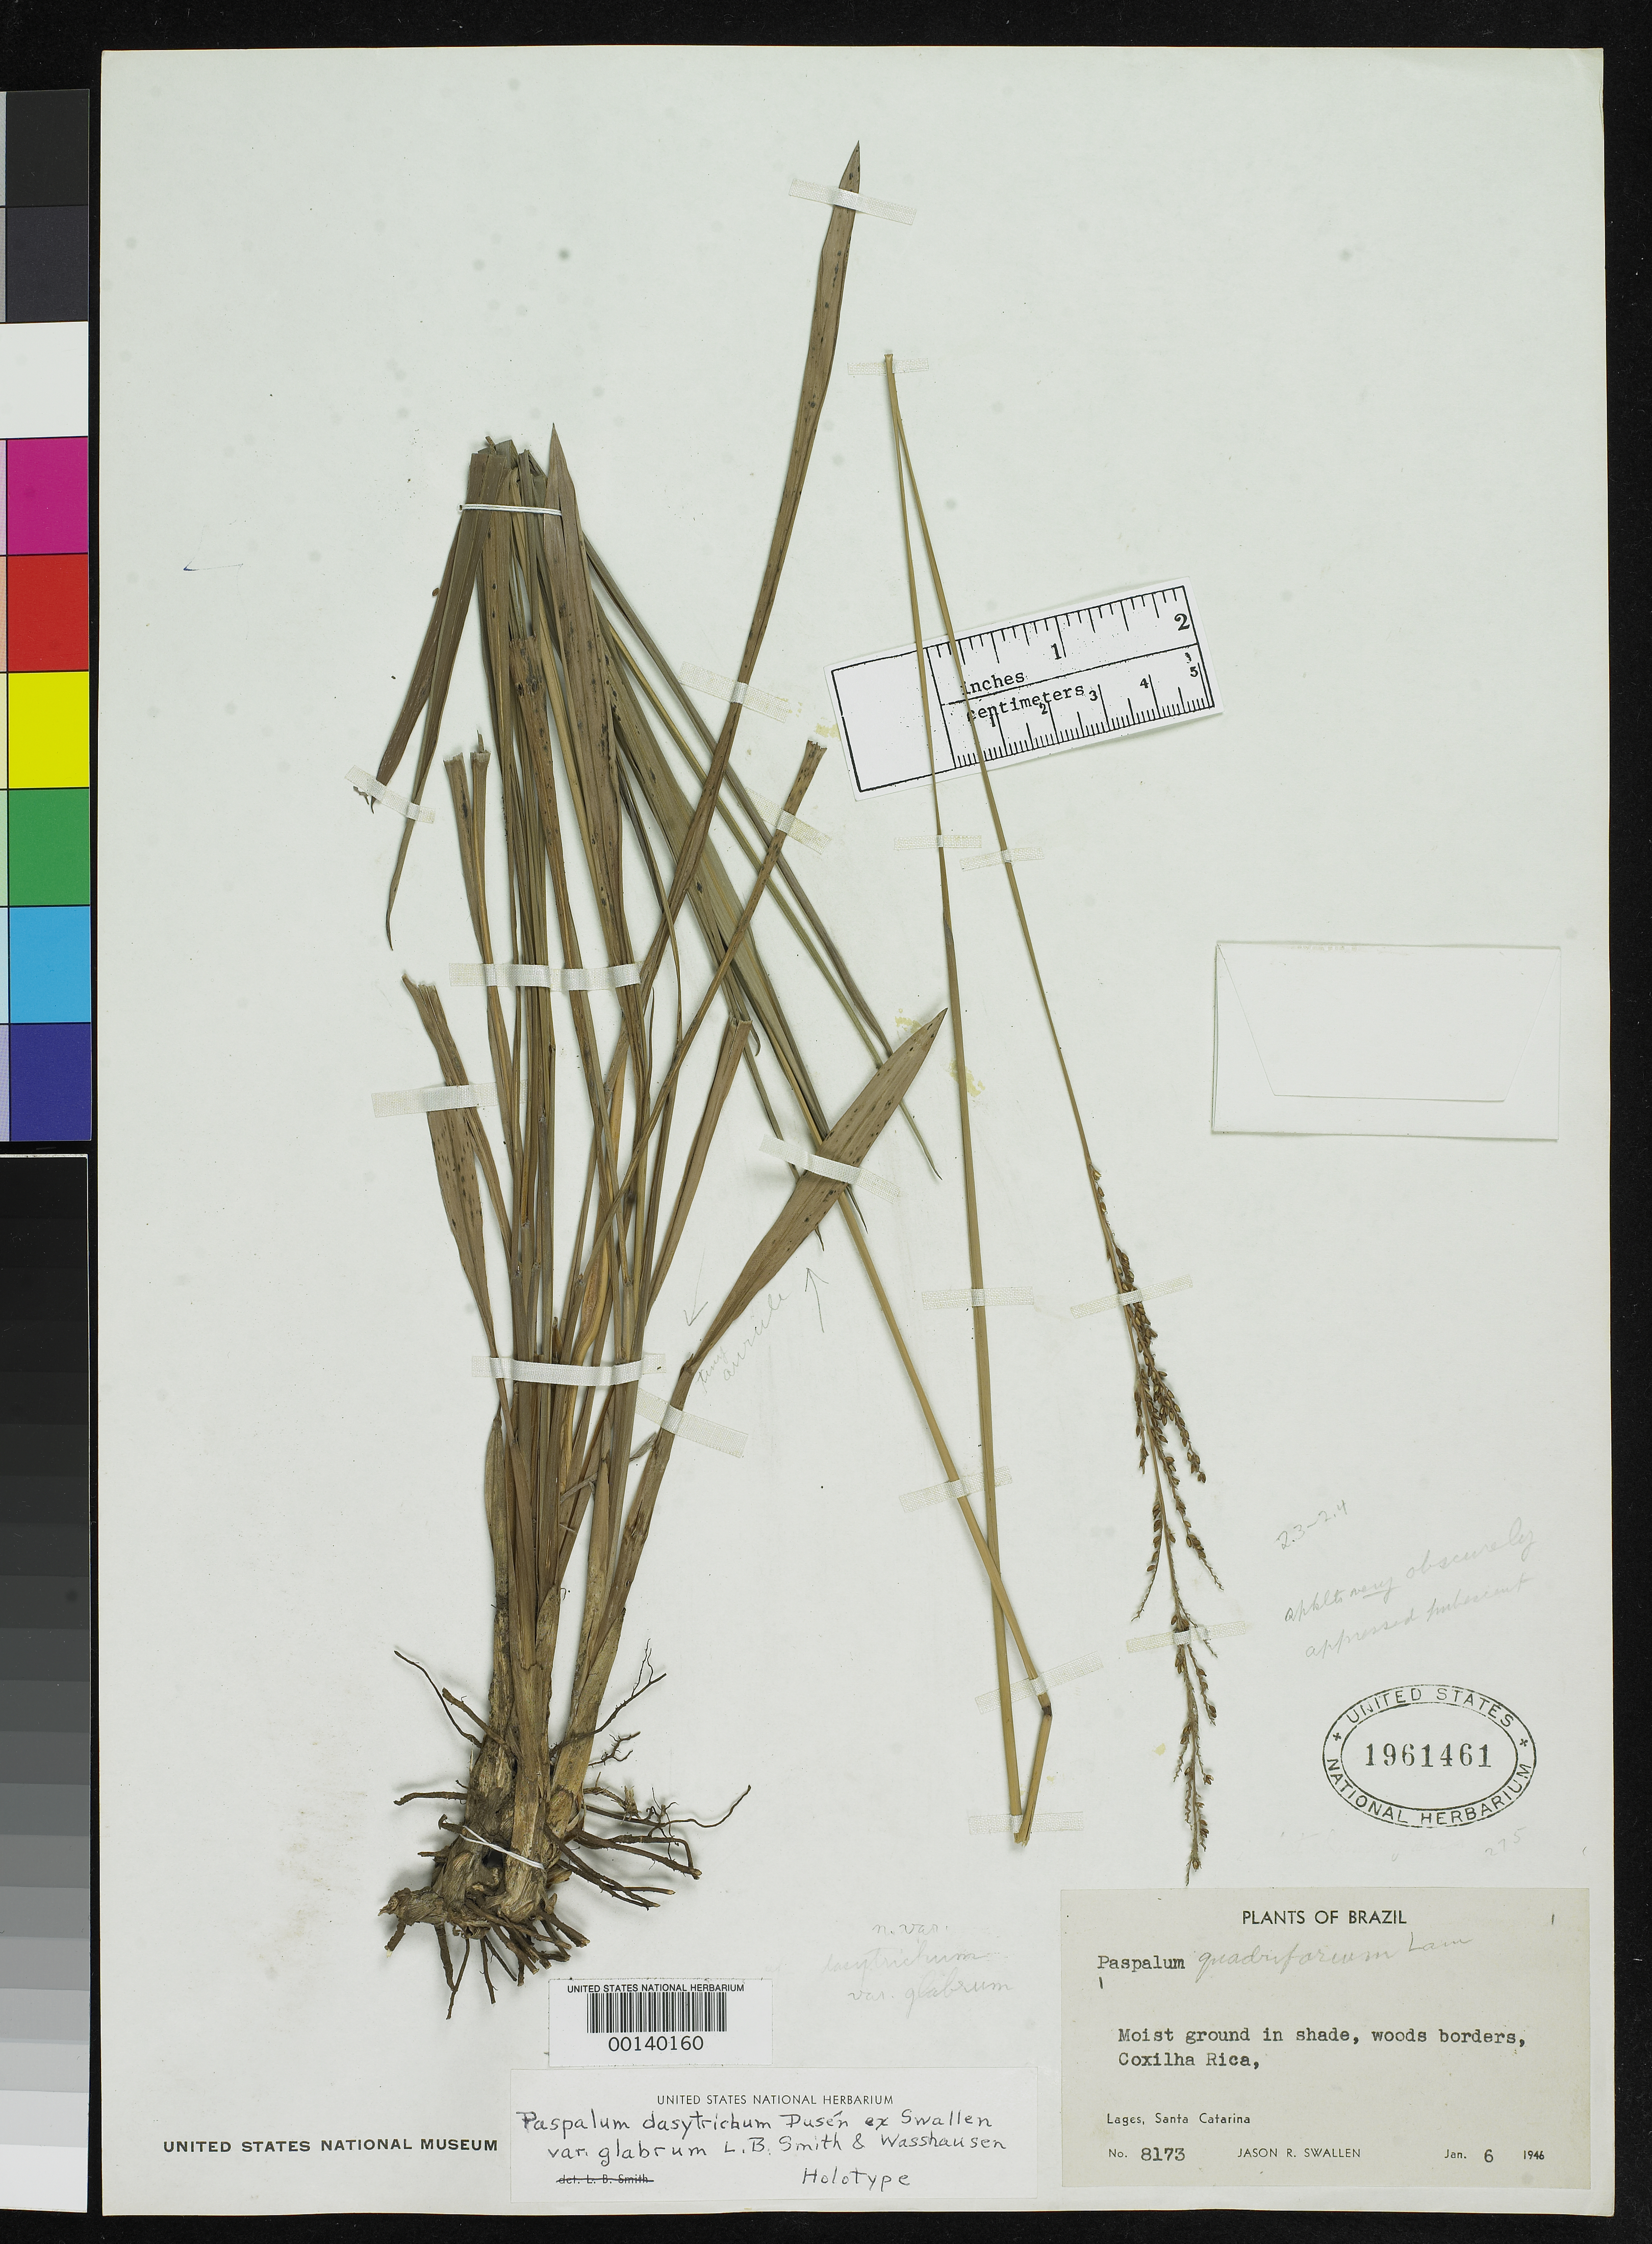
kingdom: Plantae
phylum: Tracheophyta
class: Liliopsida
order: Poales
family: Poaceae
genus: Paspalum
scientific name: Paspalum dasytrichum var. glabrum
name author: L.B. Sm. & Wassh.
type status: Holotype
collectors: J. R. Swallen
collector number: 8173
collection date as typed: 06 Jan 1946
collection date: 1946-01-06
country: Brazil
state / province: Santa Catarina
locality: Lagos, Coxilha Rica.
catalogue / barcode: US 1961461